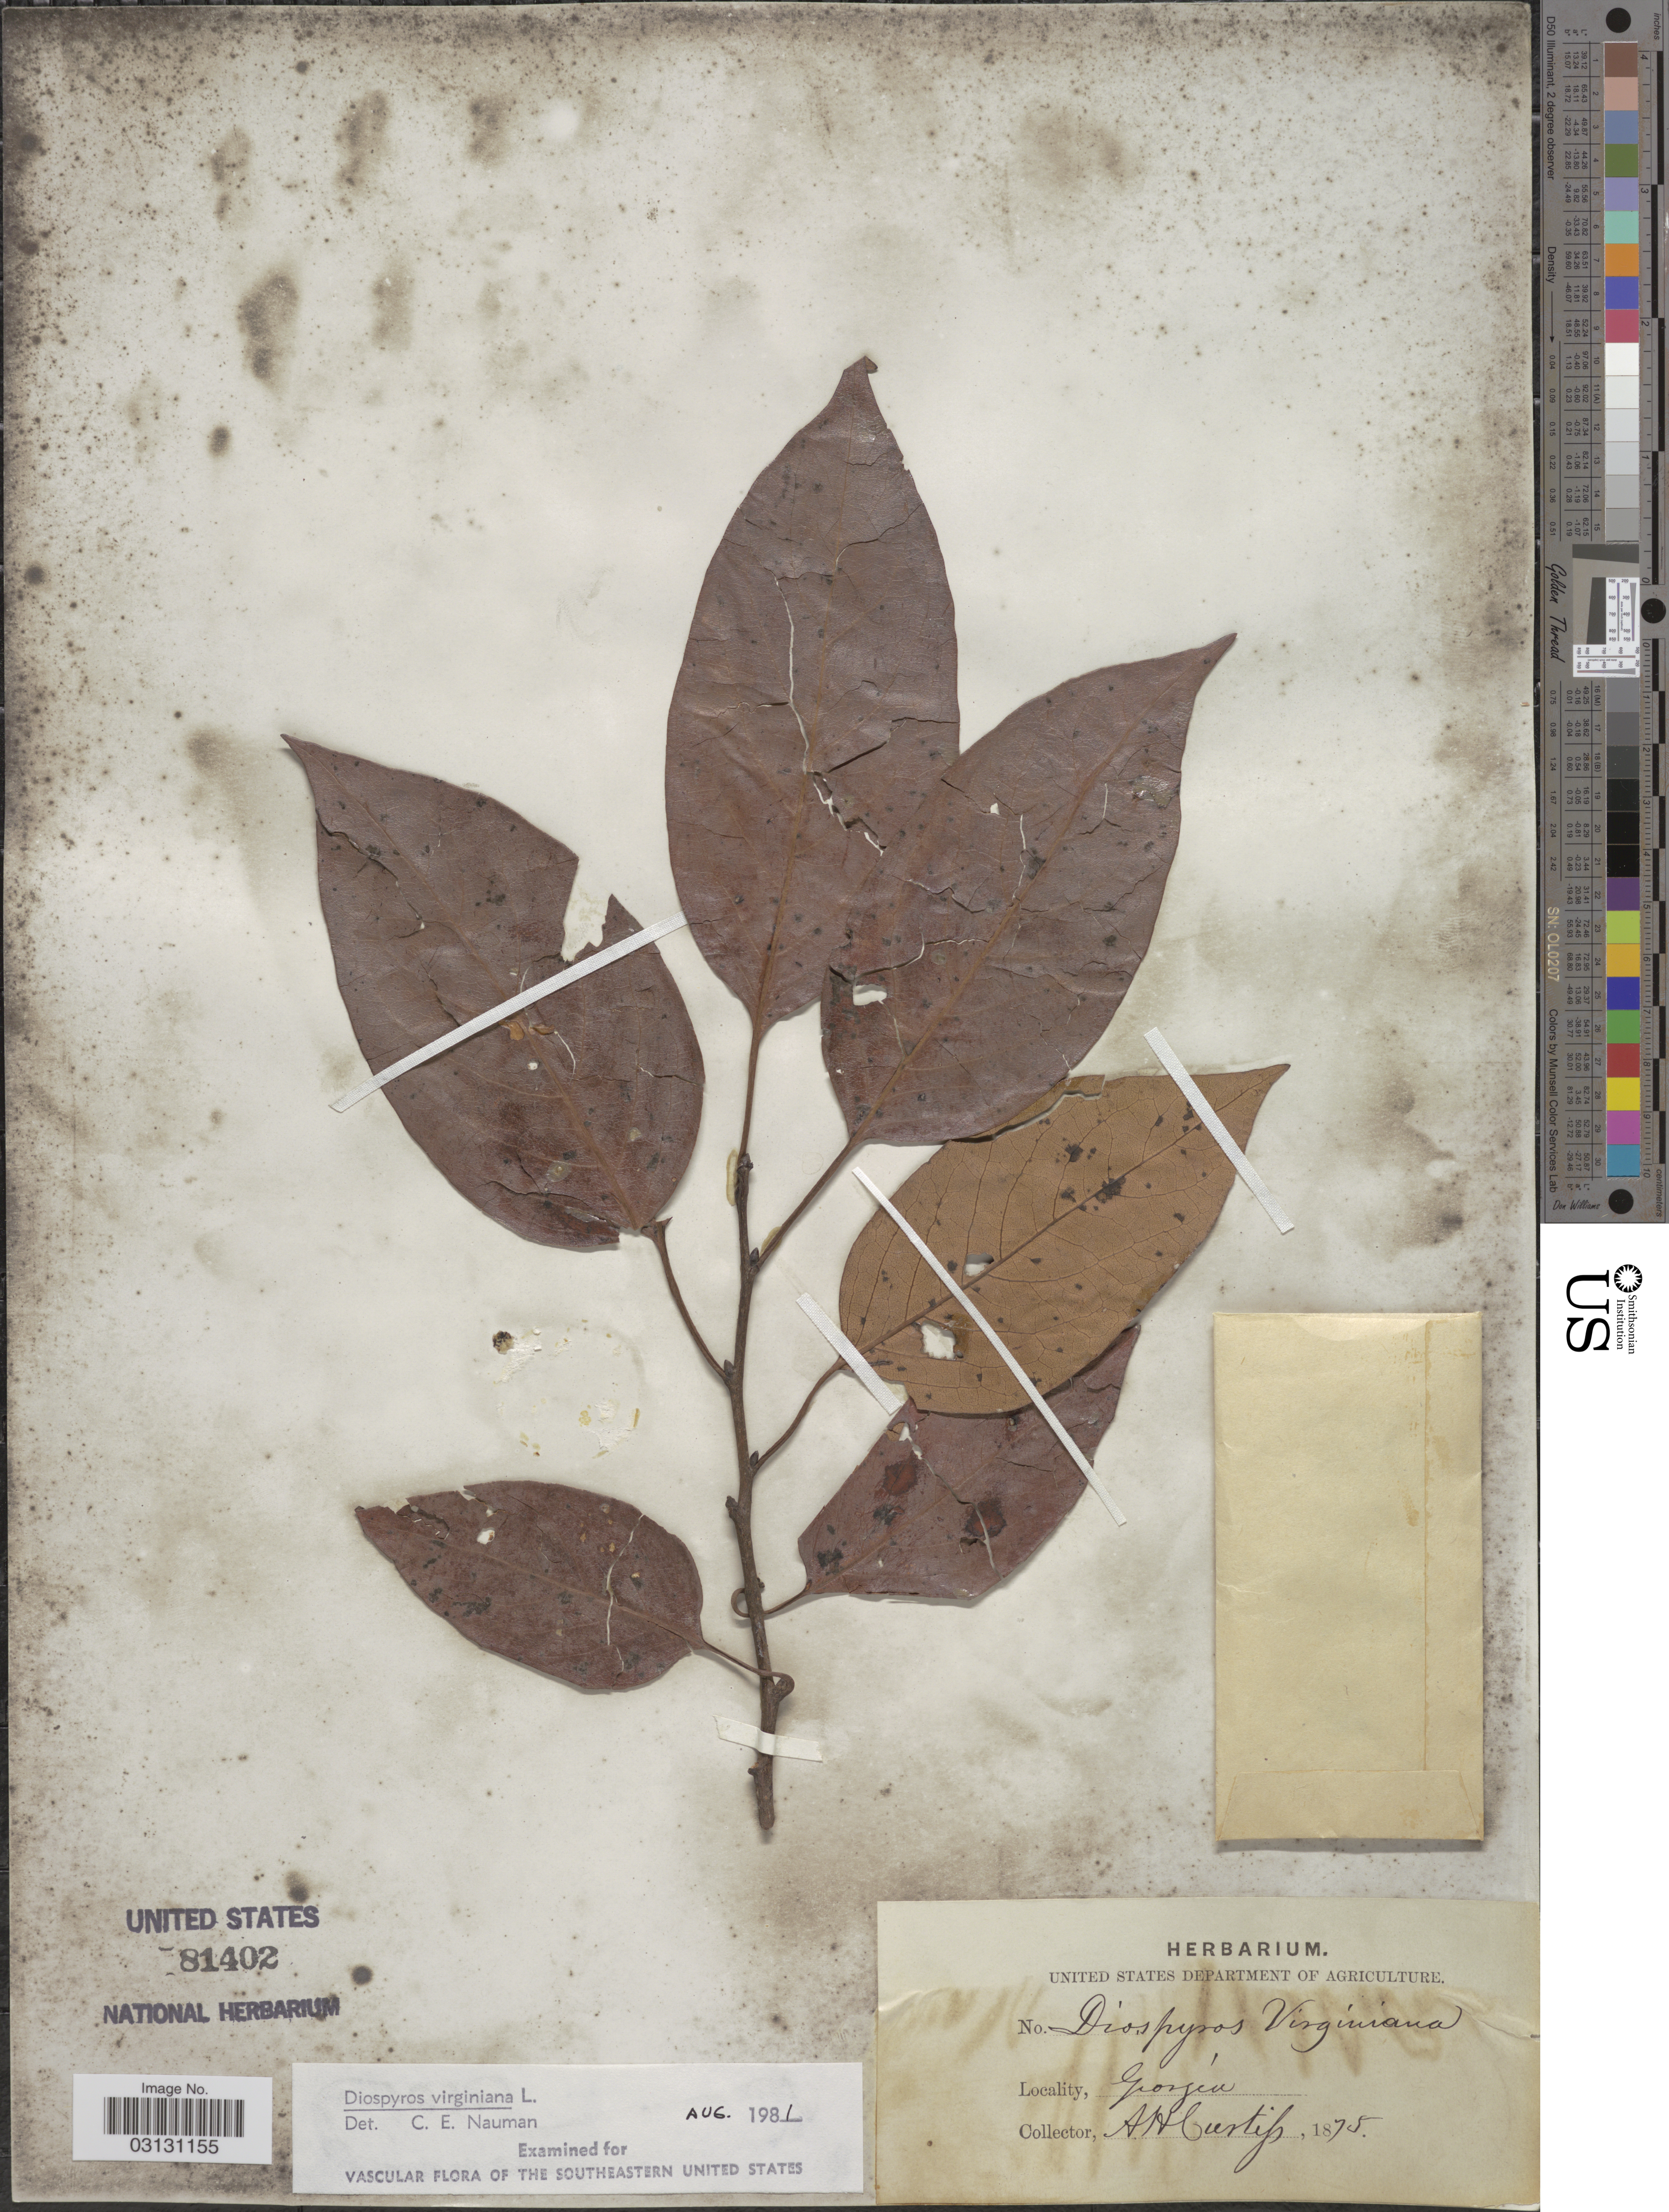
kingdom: Plantae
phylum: Tracheophyta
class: Magnoliopsida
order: Ericales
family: Ebenaceae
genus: Diospyros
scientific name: Diospyros virginiana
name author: L.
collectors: A. H. Curtiss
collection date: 1875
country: United States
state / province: Georgia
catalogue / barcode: US 81402